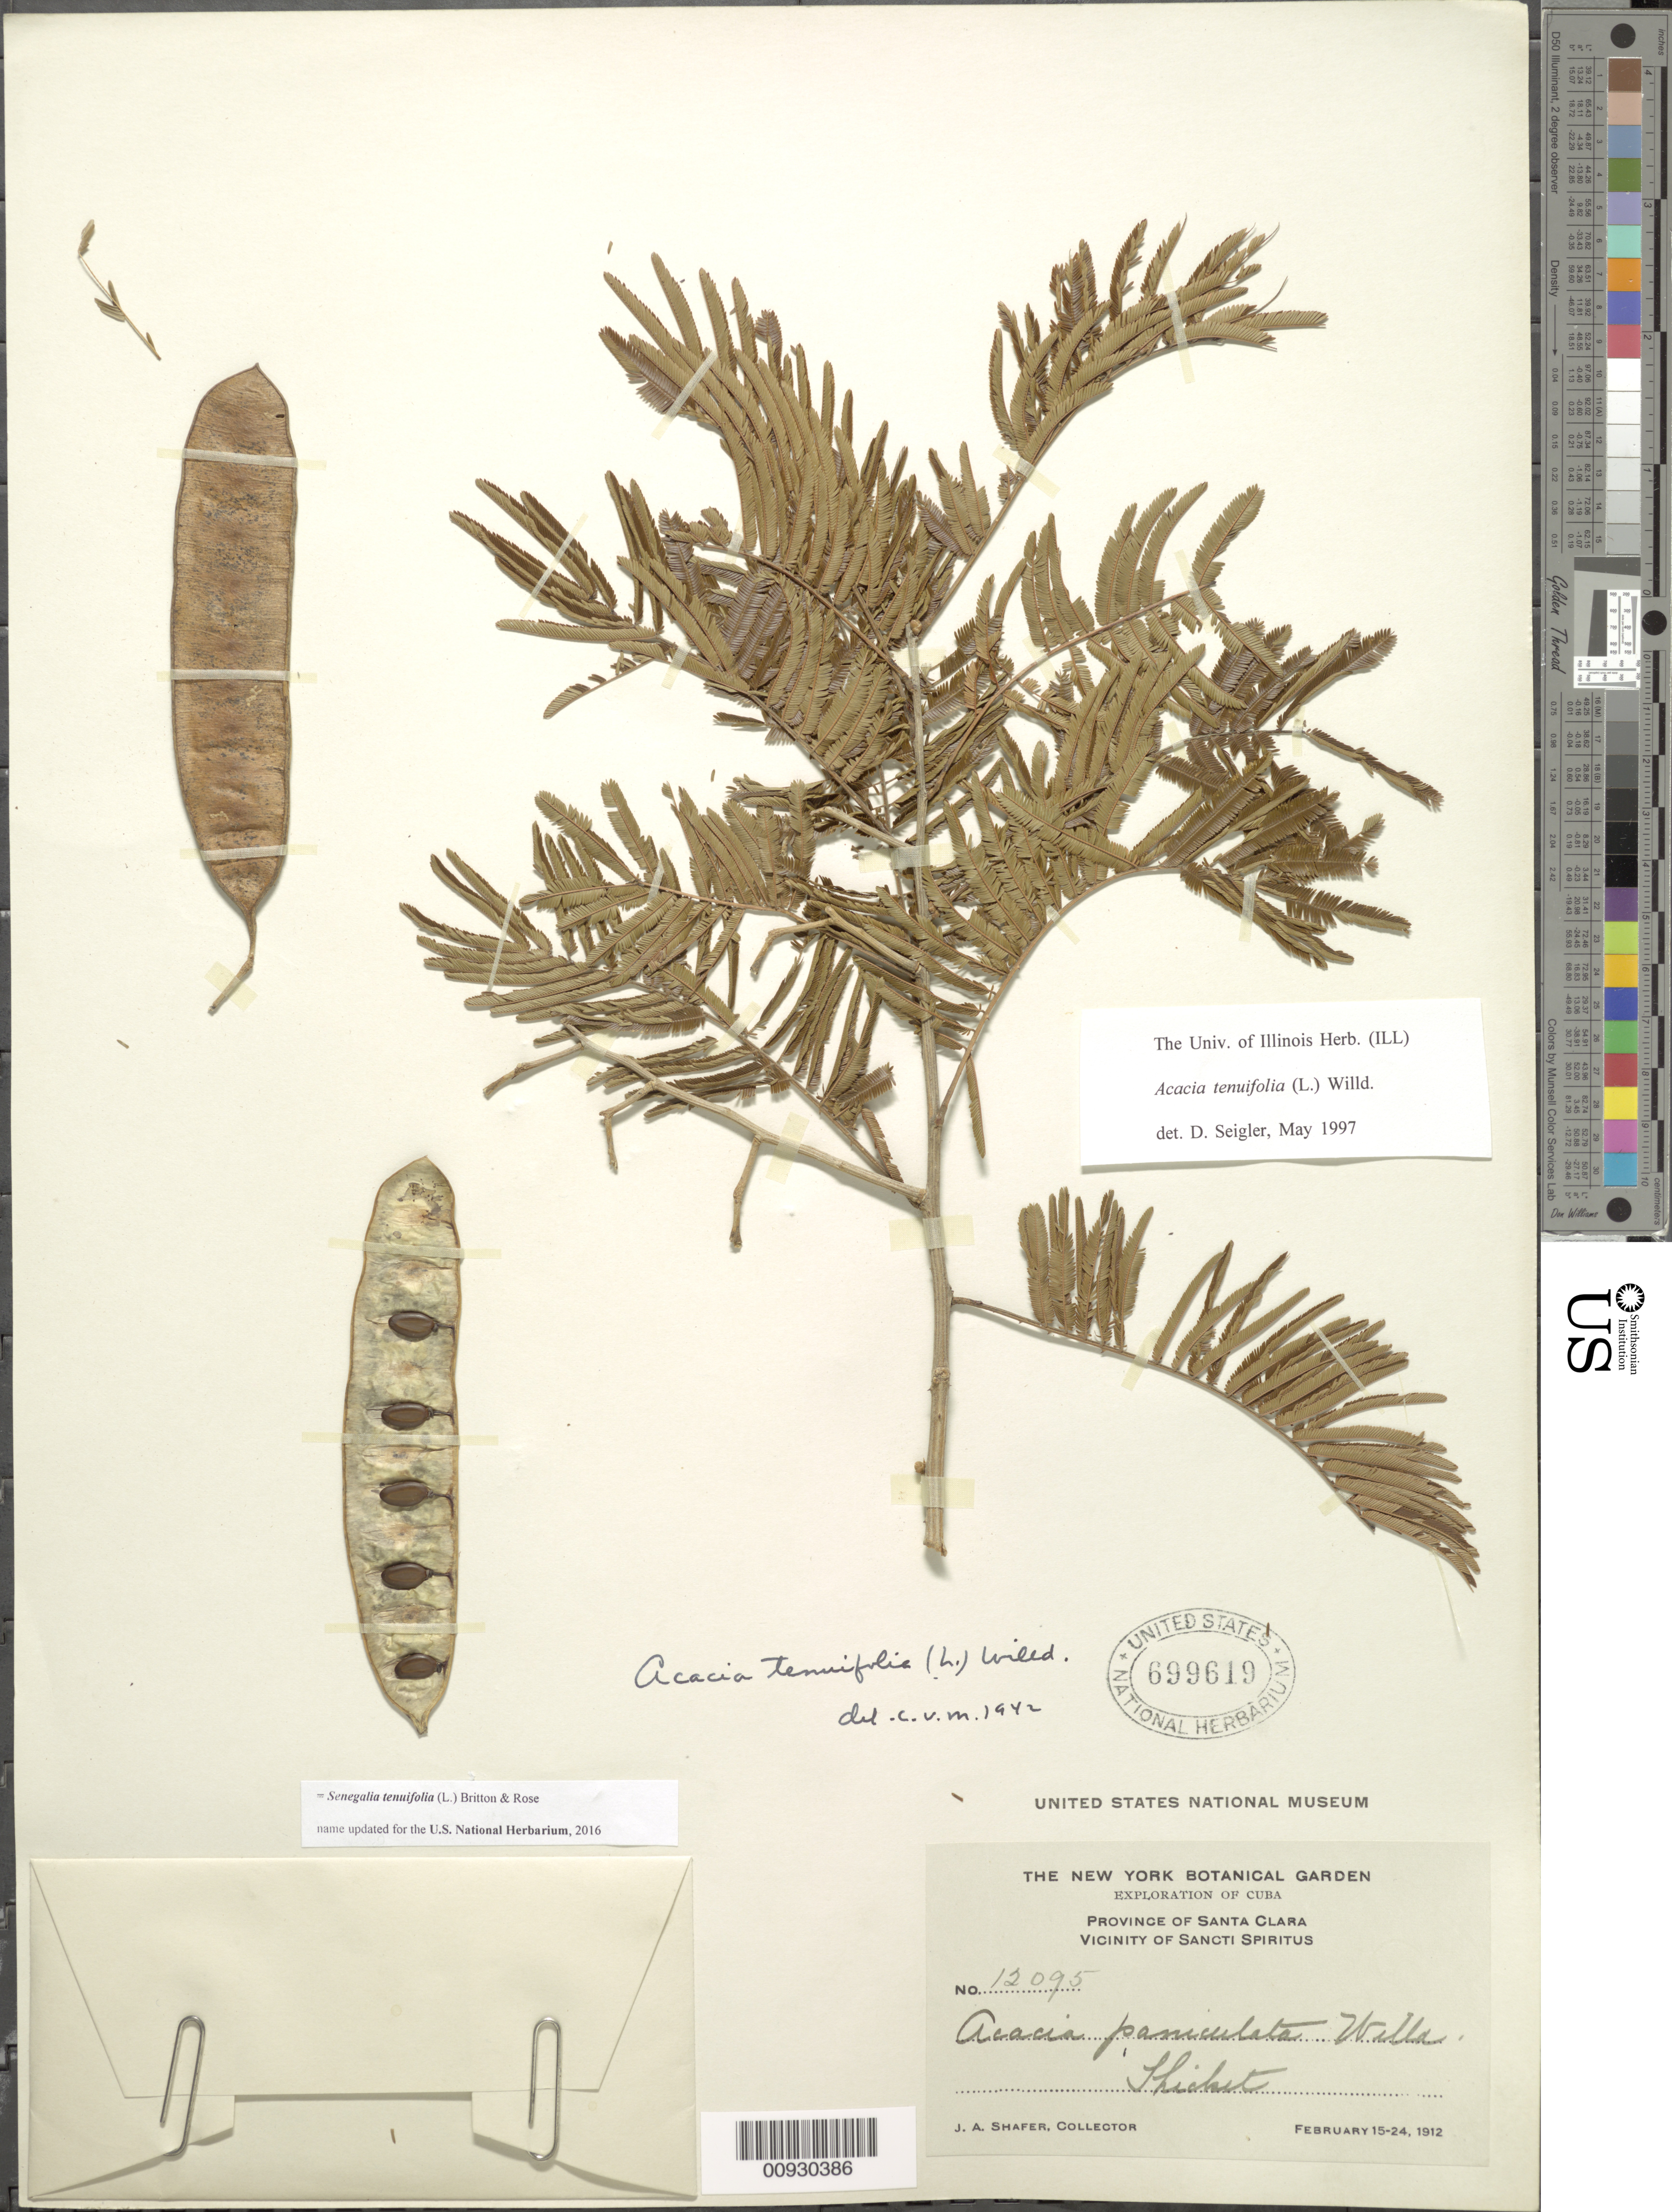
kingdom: Plantae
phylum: Tracheophyta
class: Magnoliopsida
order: Fabales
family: Fabaceae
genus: Senegalia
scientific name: Senegalia tenuifolia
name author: (L.) Britton & Rose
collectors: J. A. Shafer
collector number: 12095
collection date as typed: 15 Feb 1912 to 24 Feb 1912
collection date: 1912-02-15/1912-02-24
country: Cuba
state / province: Sancti Spiritus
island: Cuba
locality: Province of Santa Clara, vicinity of Sancti Spiritus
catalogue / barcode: US 699619